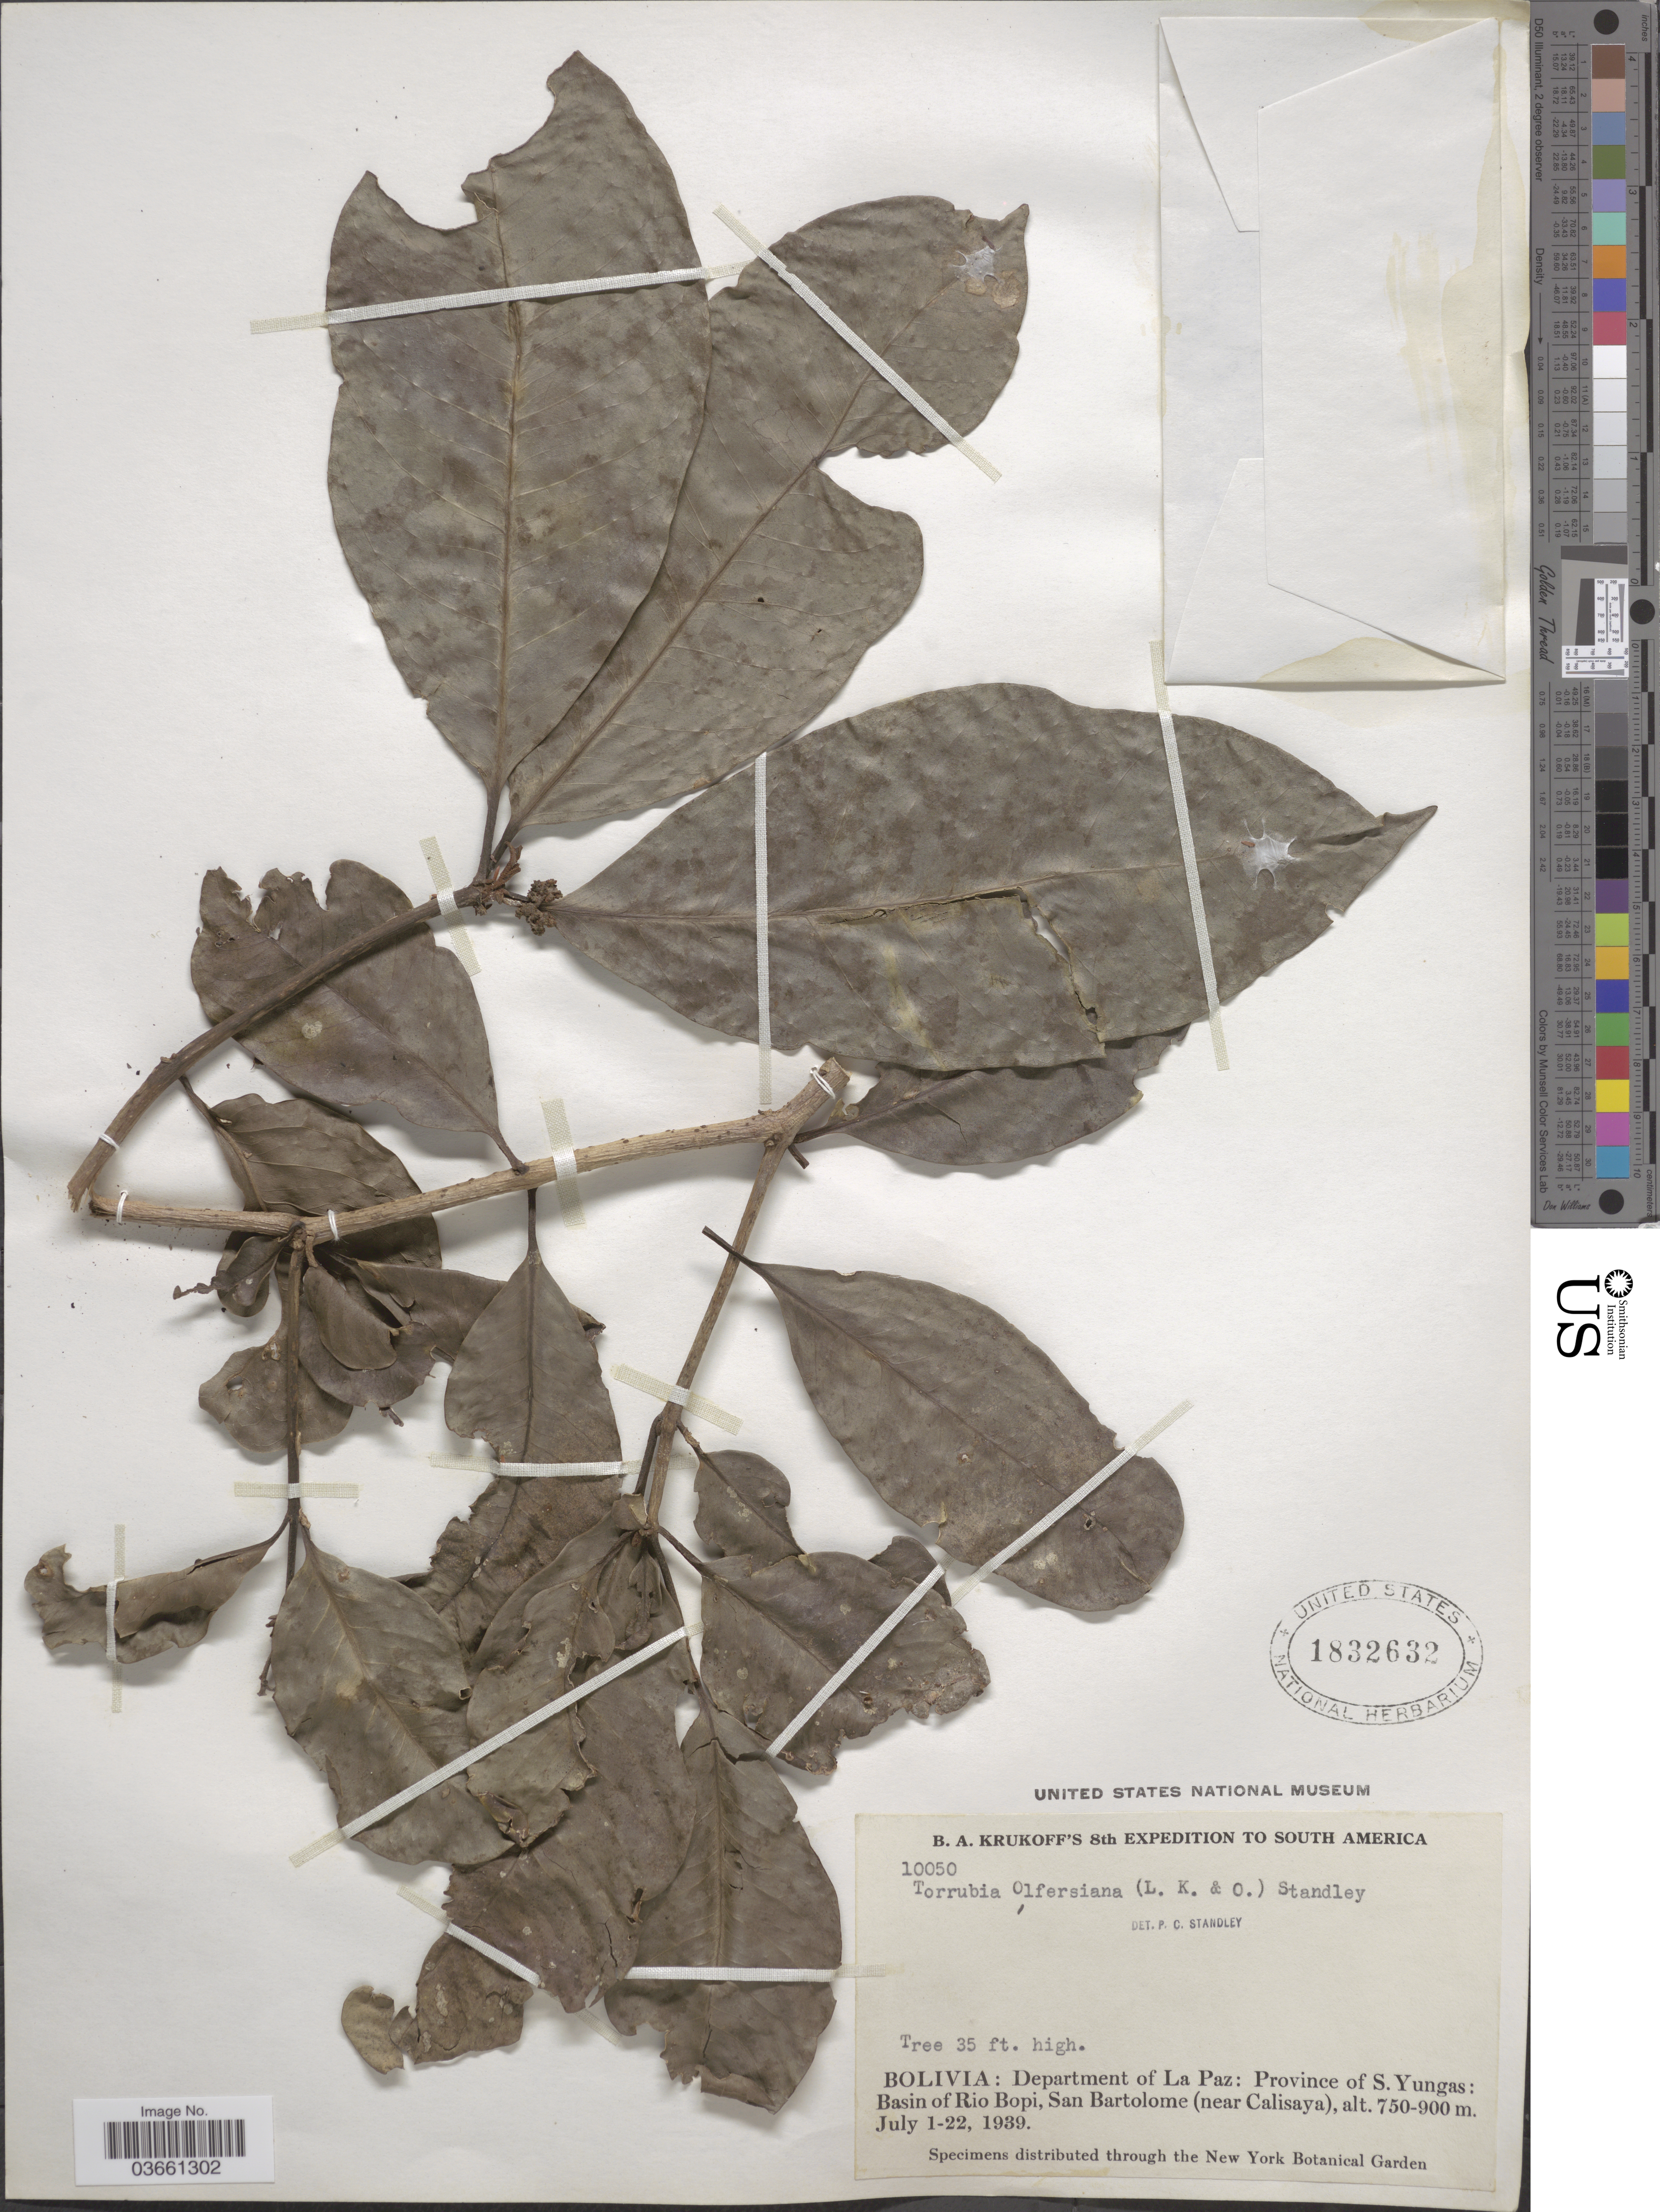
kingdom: Plantae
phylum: Tracheophyta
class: Magnoliopsida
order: Caryophyllales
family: Nyctaginaceae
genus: Guapira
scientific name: Guapira opposita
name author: (Vell.) Reitz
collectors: B. A. Krukoff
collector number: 10050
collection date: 1939-07-01/1939-07-22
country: Bolivia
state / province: La Paz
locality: Department of La Paz: Province of S. Yungas: Basin of Rio Bopi, San Bartolome (near Calisaya).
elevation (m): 750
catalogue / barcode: US 1832632